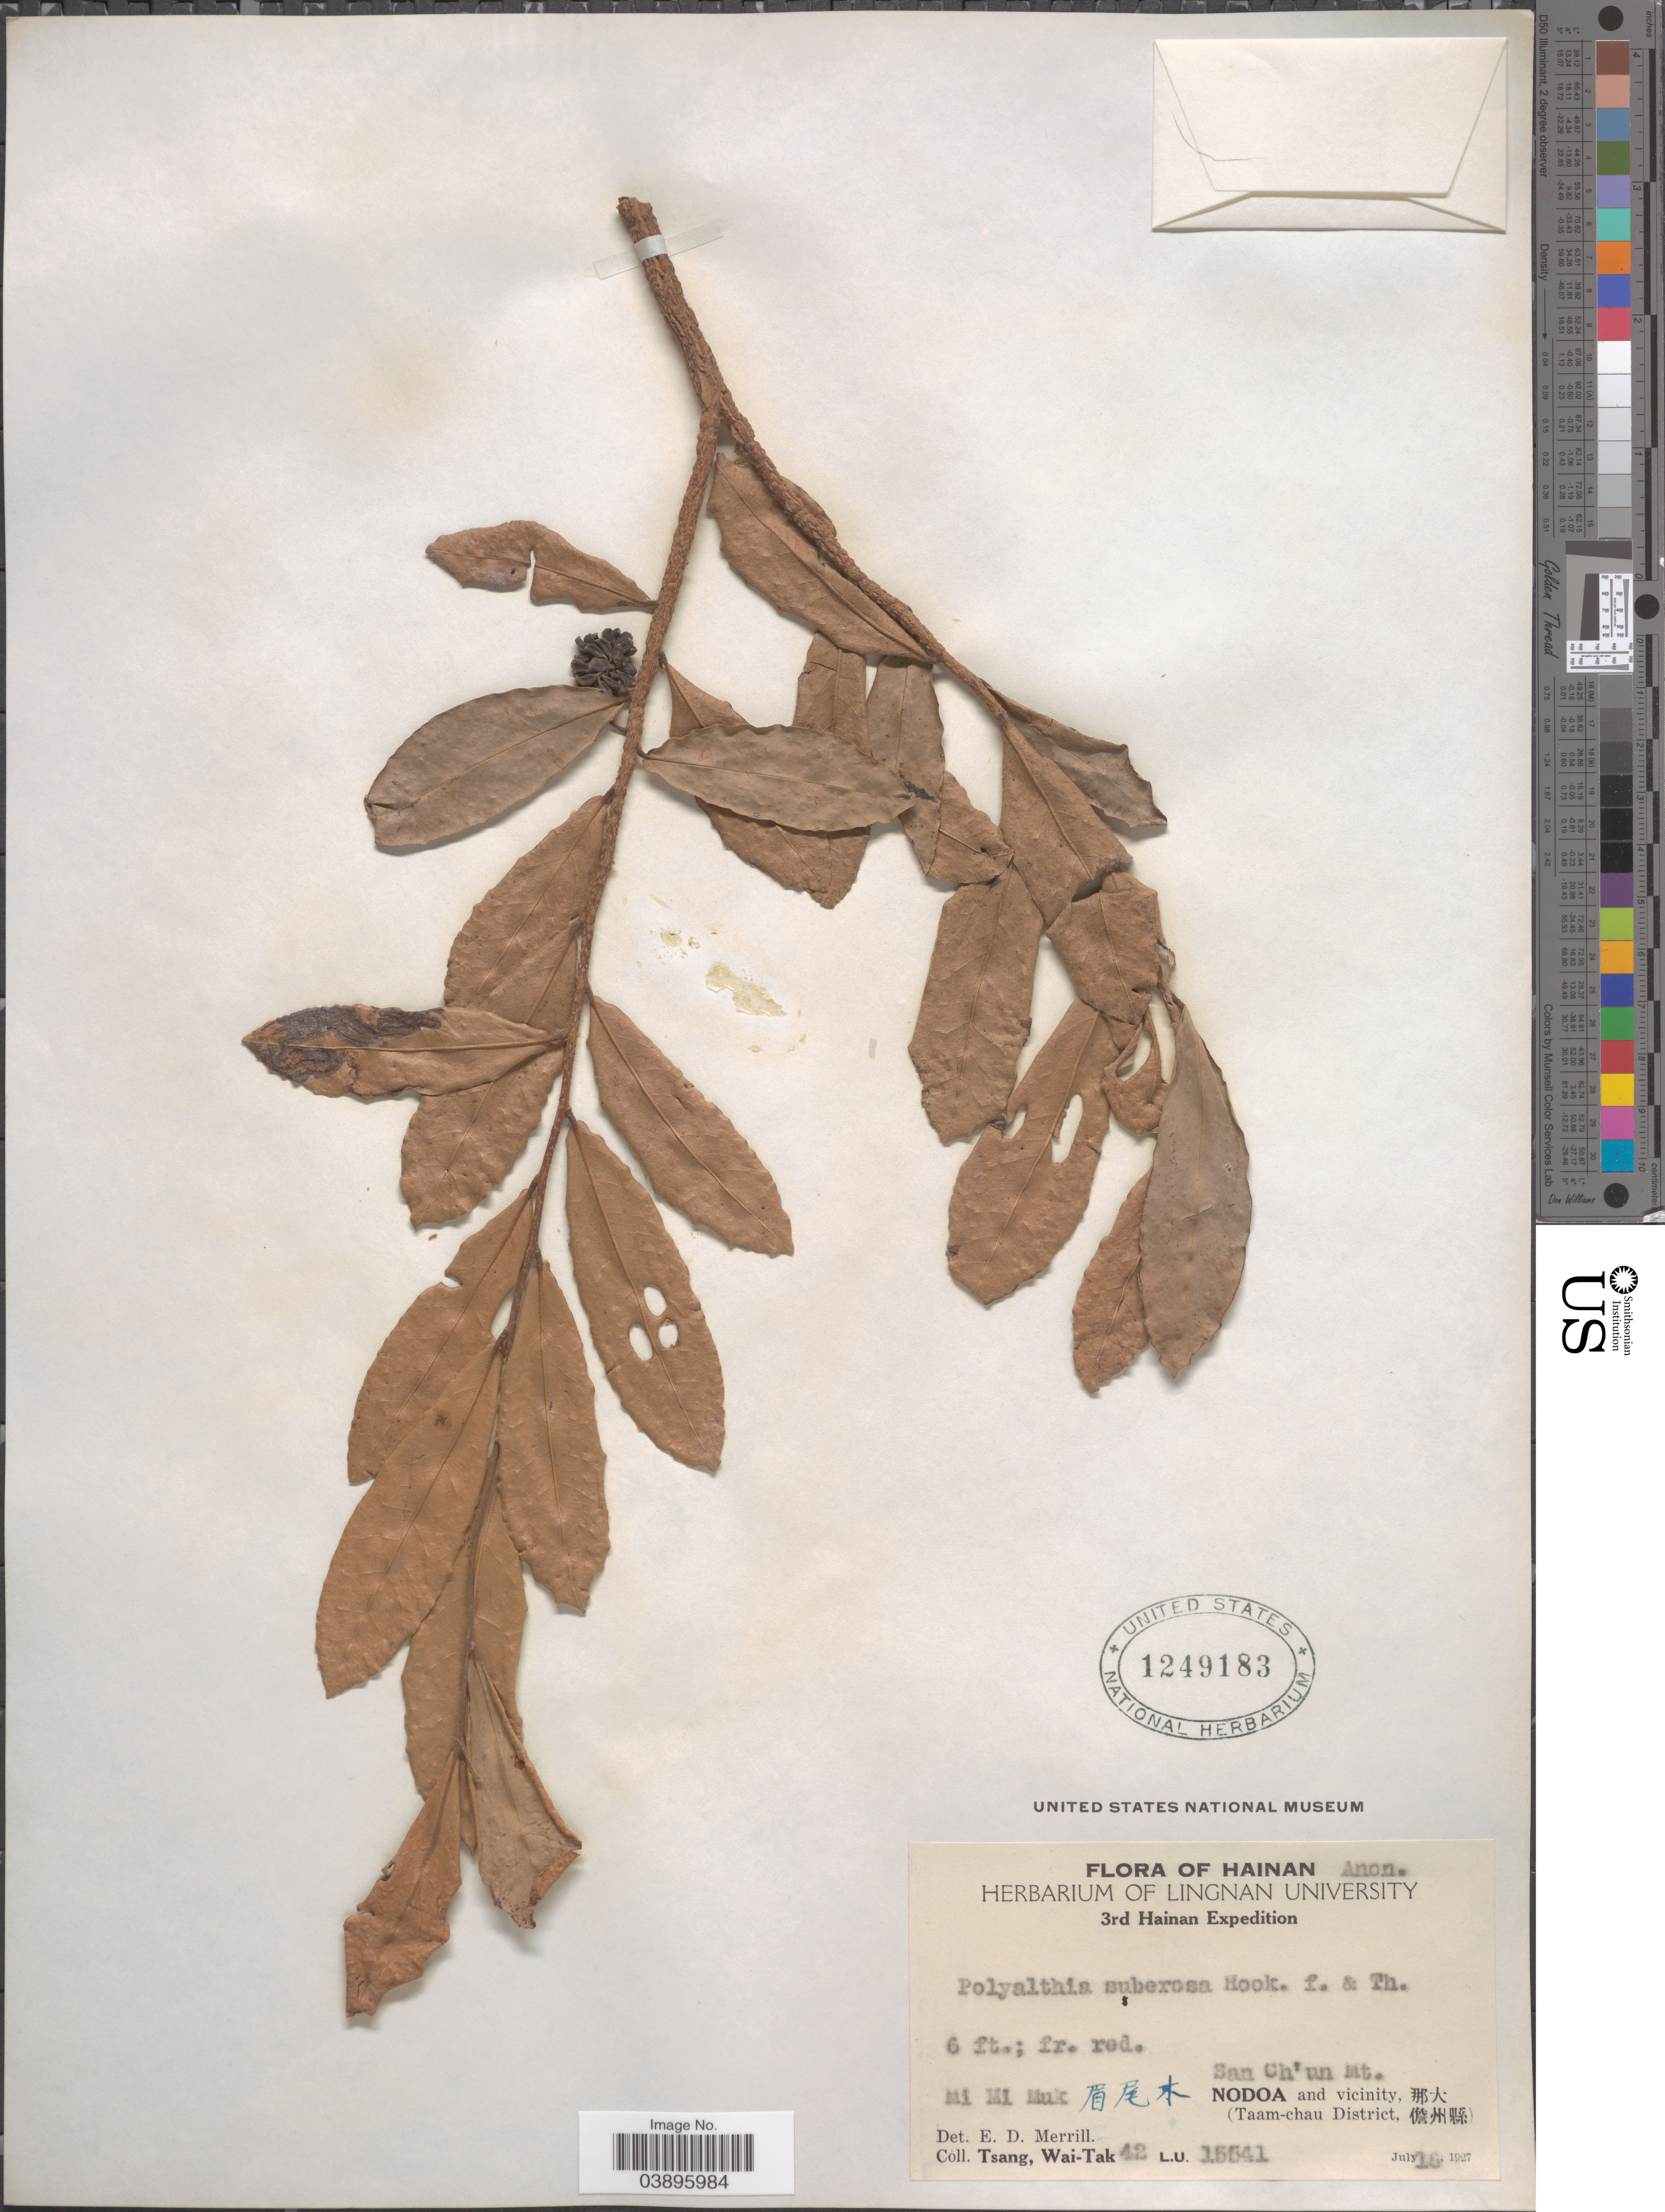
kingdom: Plantae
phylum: Tracheophyta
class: Magnoliopsida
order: Magnoliales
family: Annonaceae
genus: Polyalthia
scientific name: Polyalthia suberosa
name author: (Roxb.) Thwaites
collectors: W. T. Tsang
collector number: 42/L.U.15541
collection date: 1927-07-16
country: China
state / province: Hainan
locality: Mi Mi Muk X. San Ch'un Mt. Nodoa and vicinity, X. (Taam-chau District, X).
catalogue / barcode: US 1249183